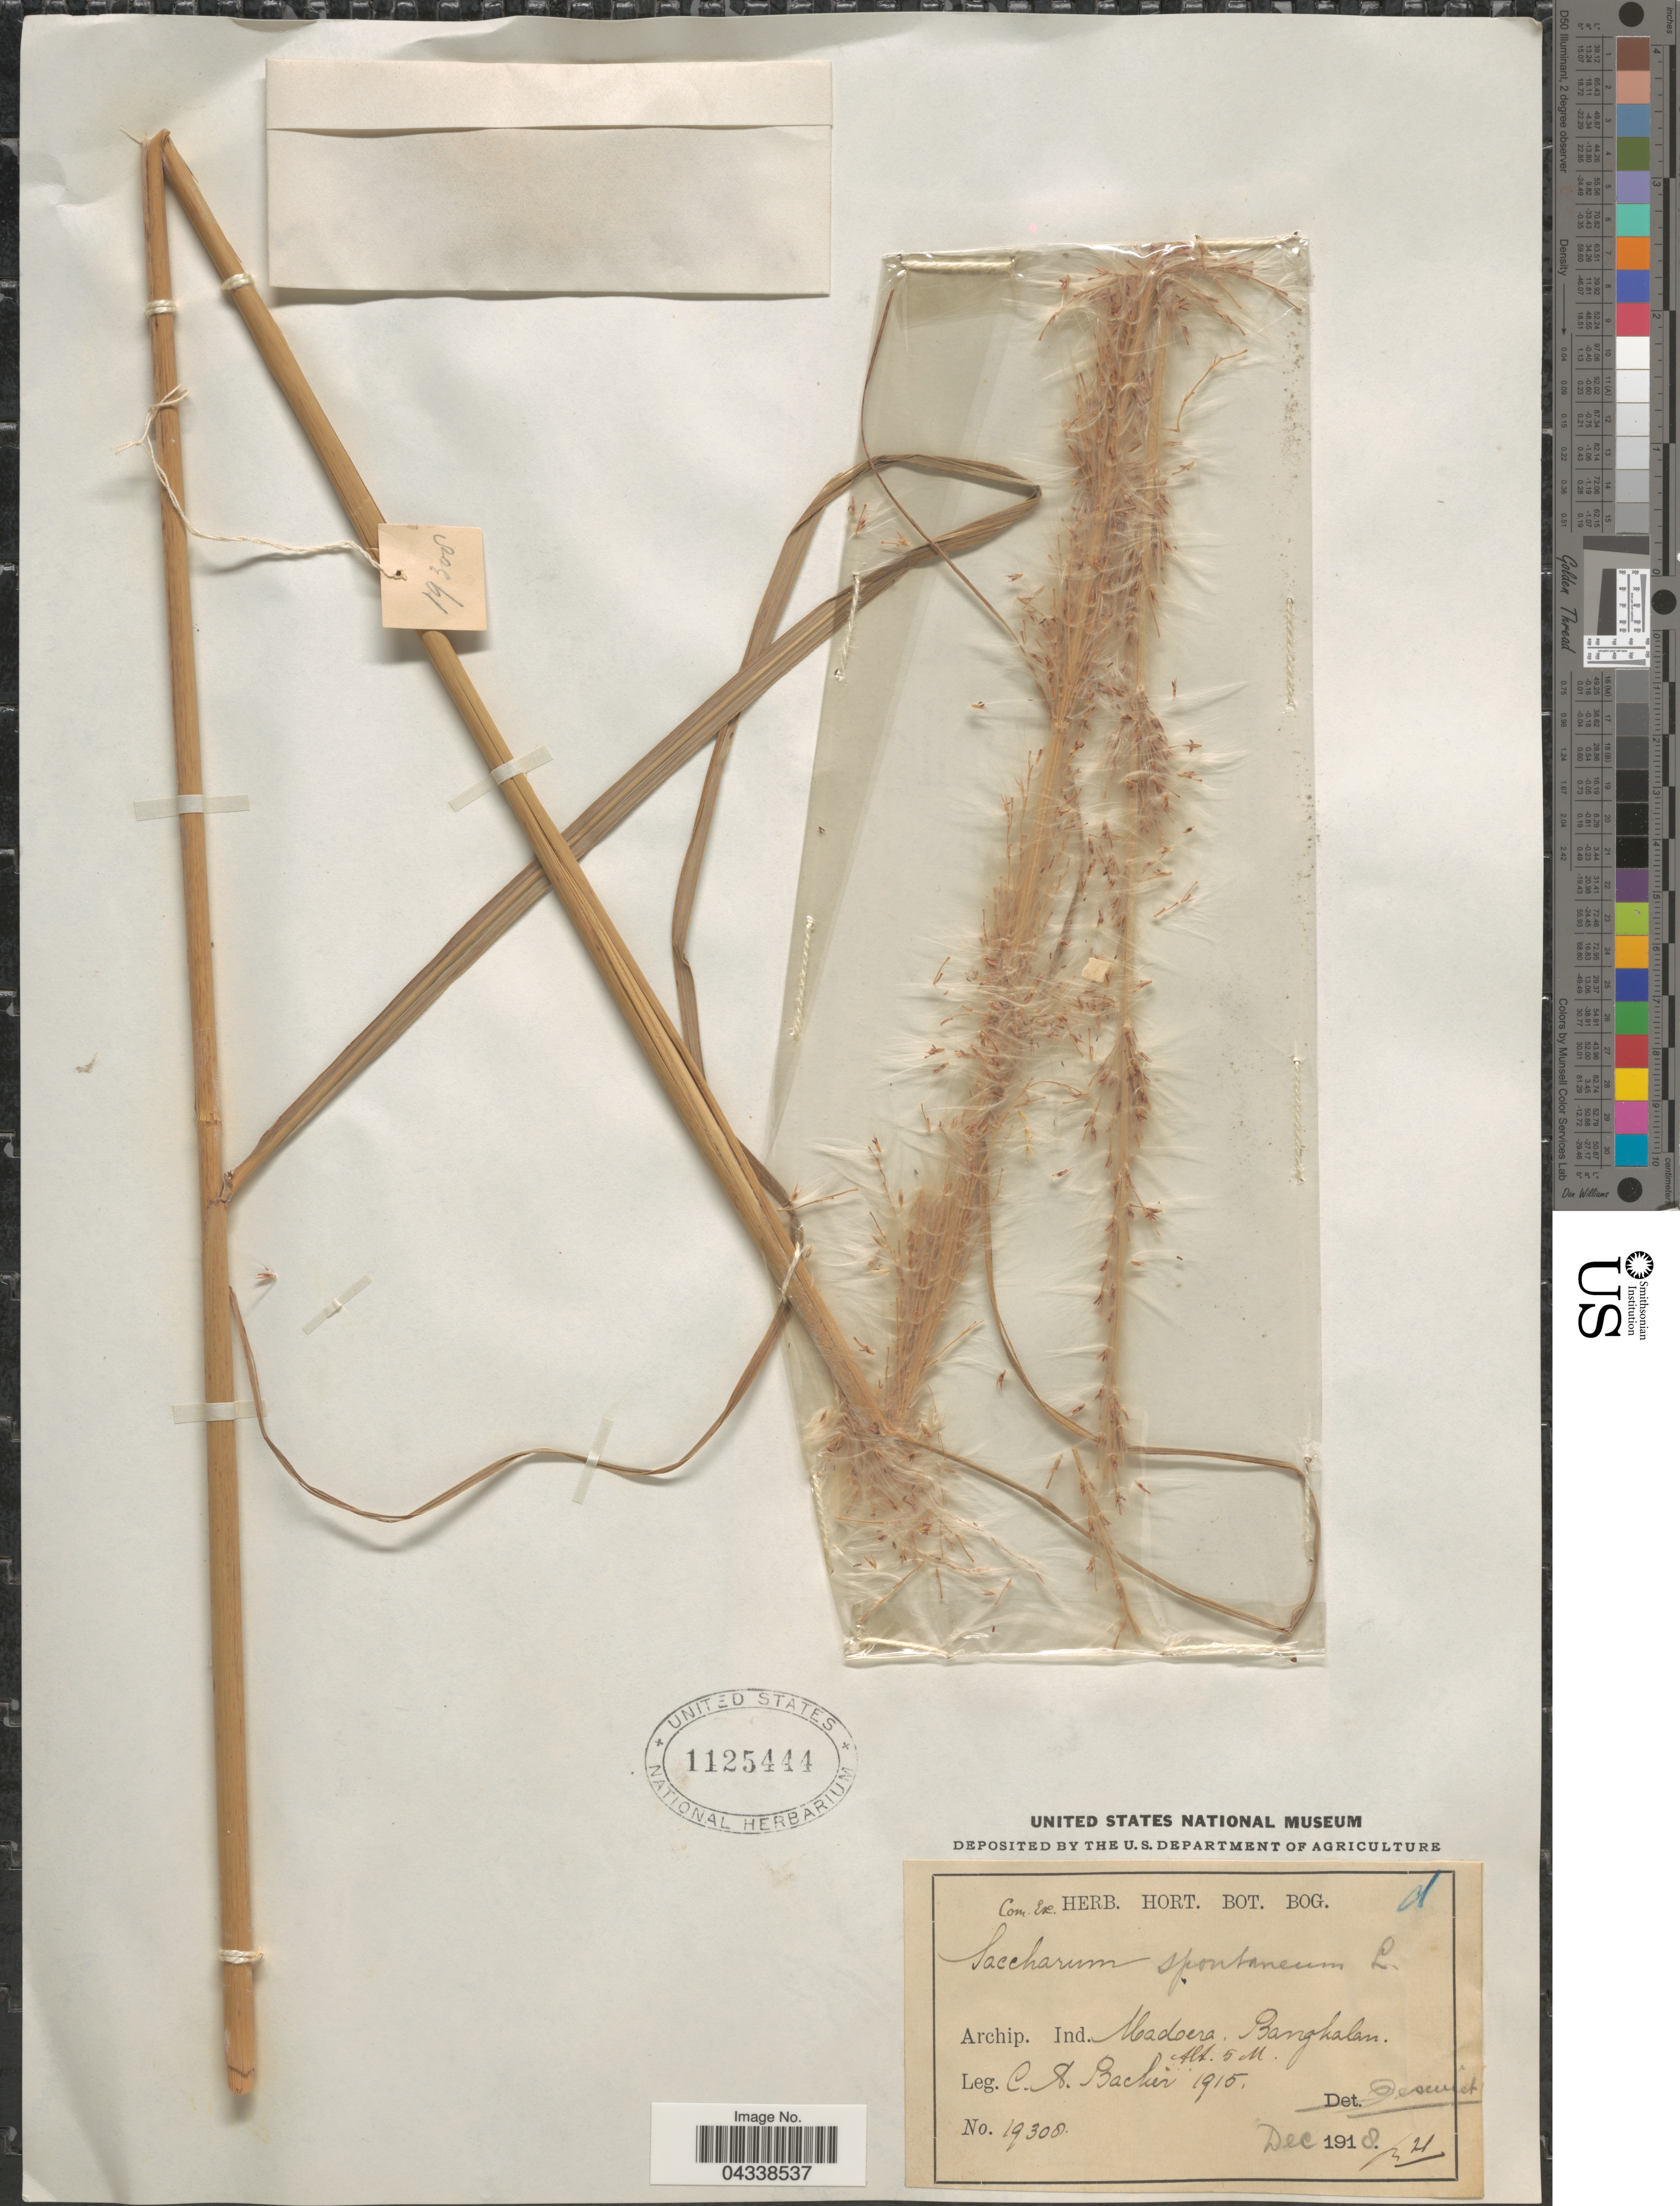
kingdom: Plantae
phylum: Tracheophyta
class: Liliopsida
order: Poales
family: Poaceae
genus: Saccharum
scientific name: Saccharum spontaneum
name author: L.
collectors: C. A. Backer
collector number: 19308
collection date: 1918-12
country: Indonesia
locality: Archip. Ind. Madoera Bangkalan.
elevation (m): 5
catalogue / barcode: US 1125444